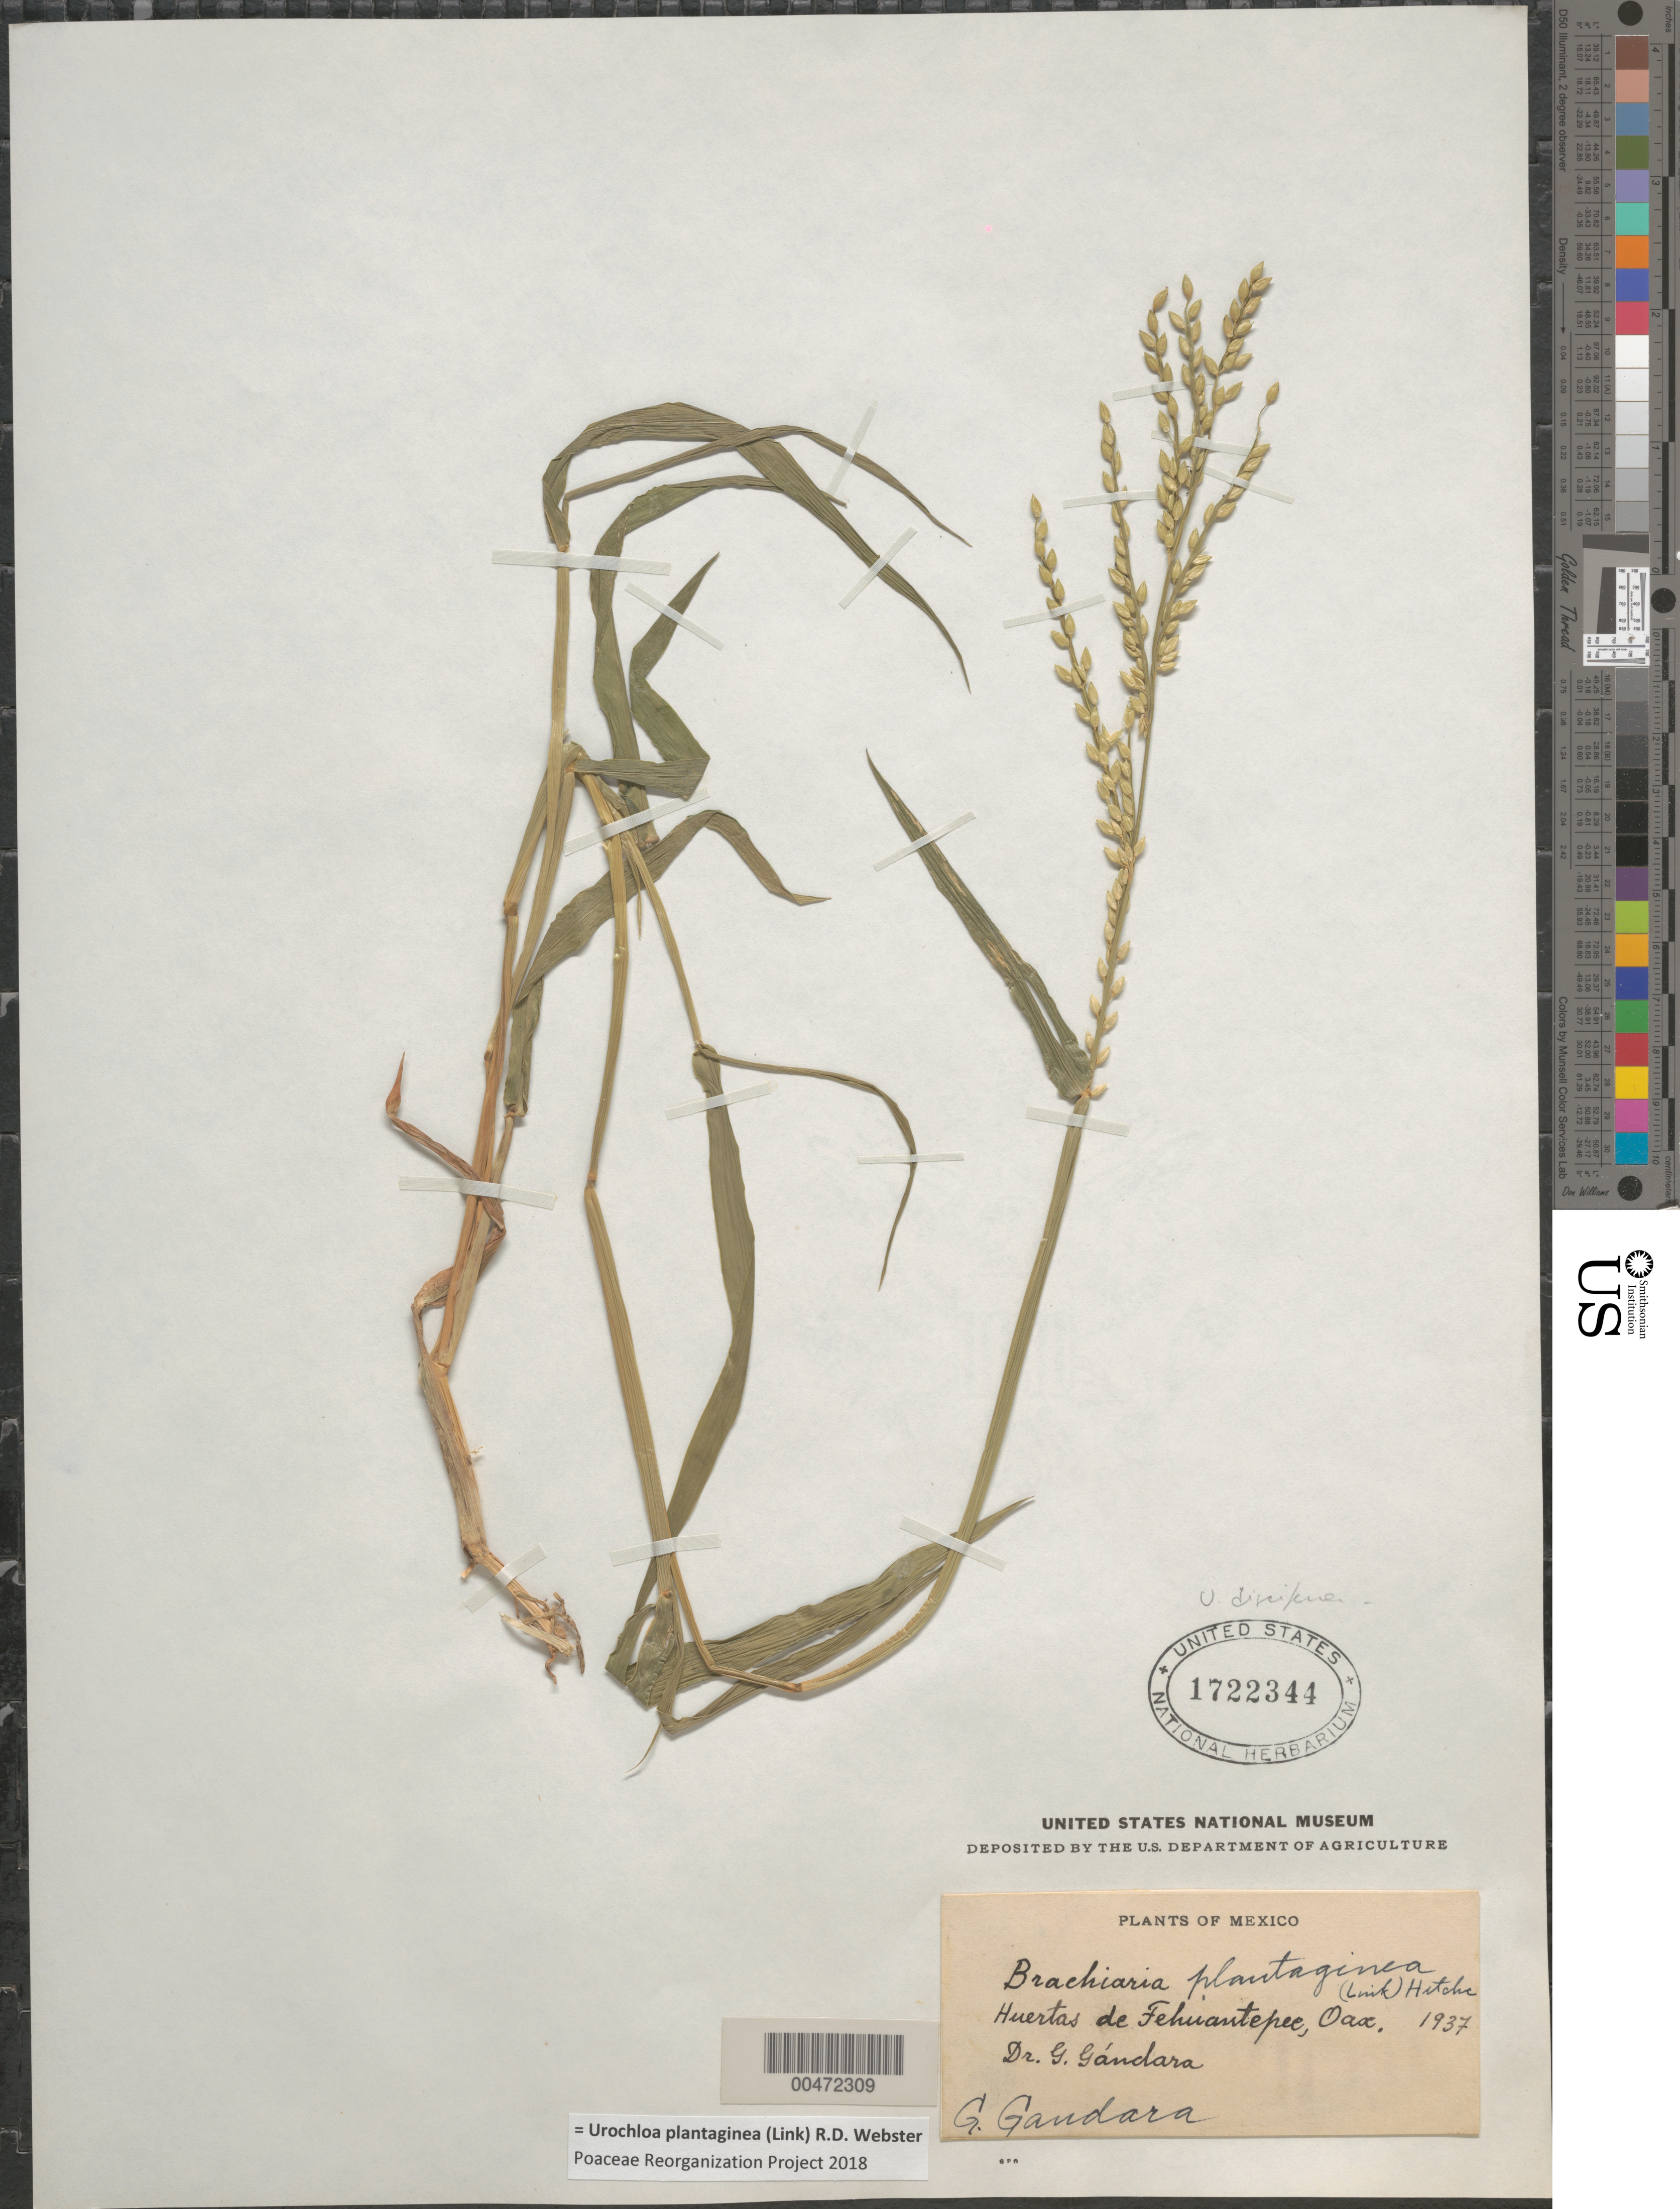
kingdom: Plantae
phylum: Tracheophyta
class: Liliopsida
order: Poales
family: Poaceae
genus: Urochloa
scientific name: Urochloa plantiginea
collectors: G. G ndara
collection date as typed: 1937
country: Mexico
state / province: Oaxaca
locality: Huertas de Tehuantepec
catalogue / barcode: US 1722344